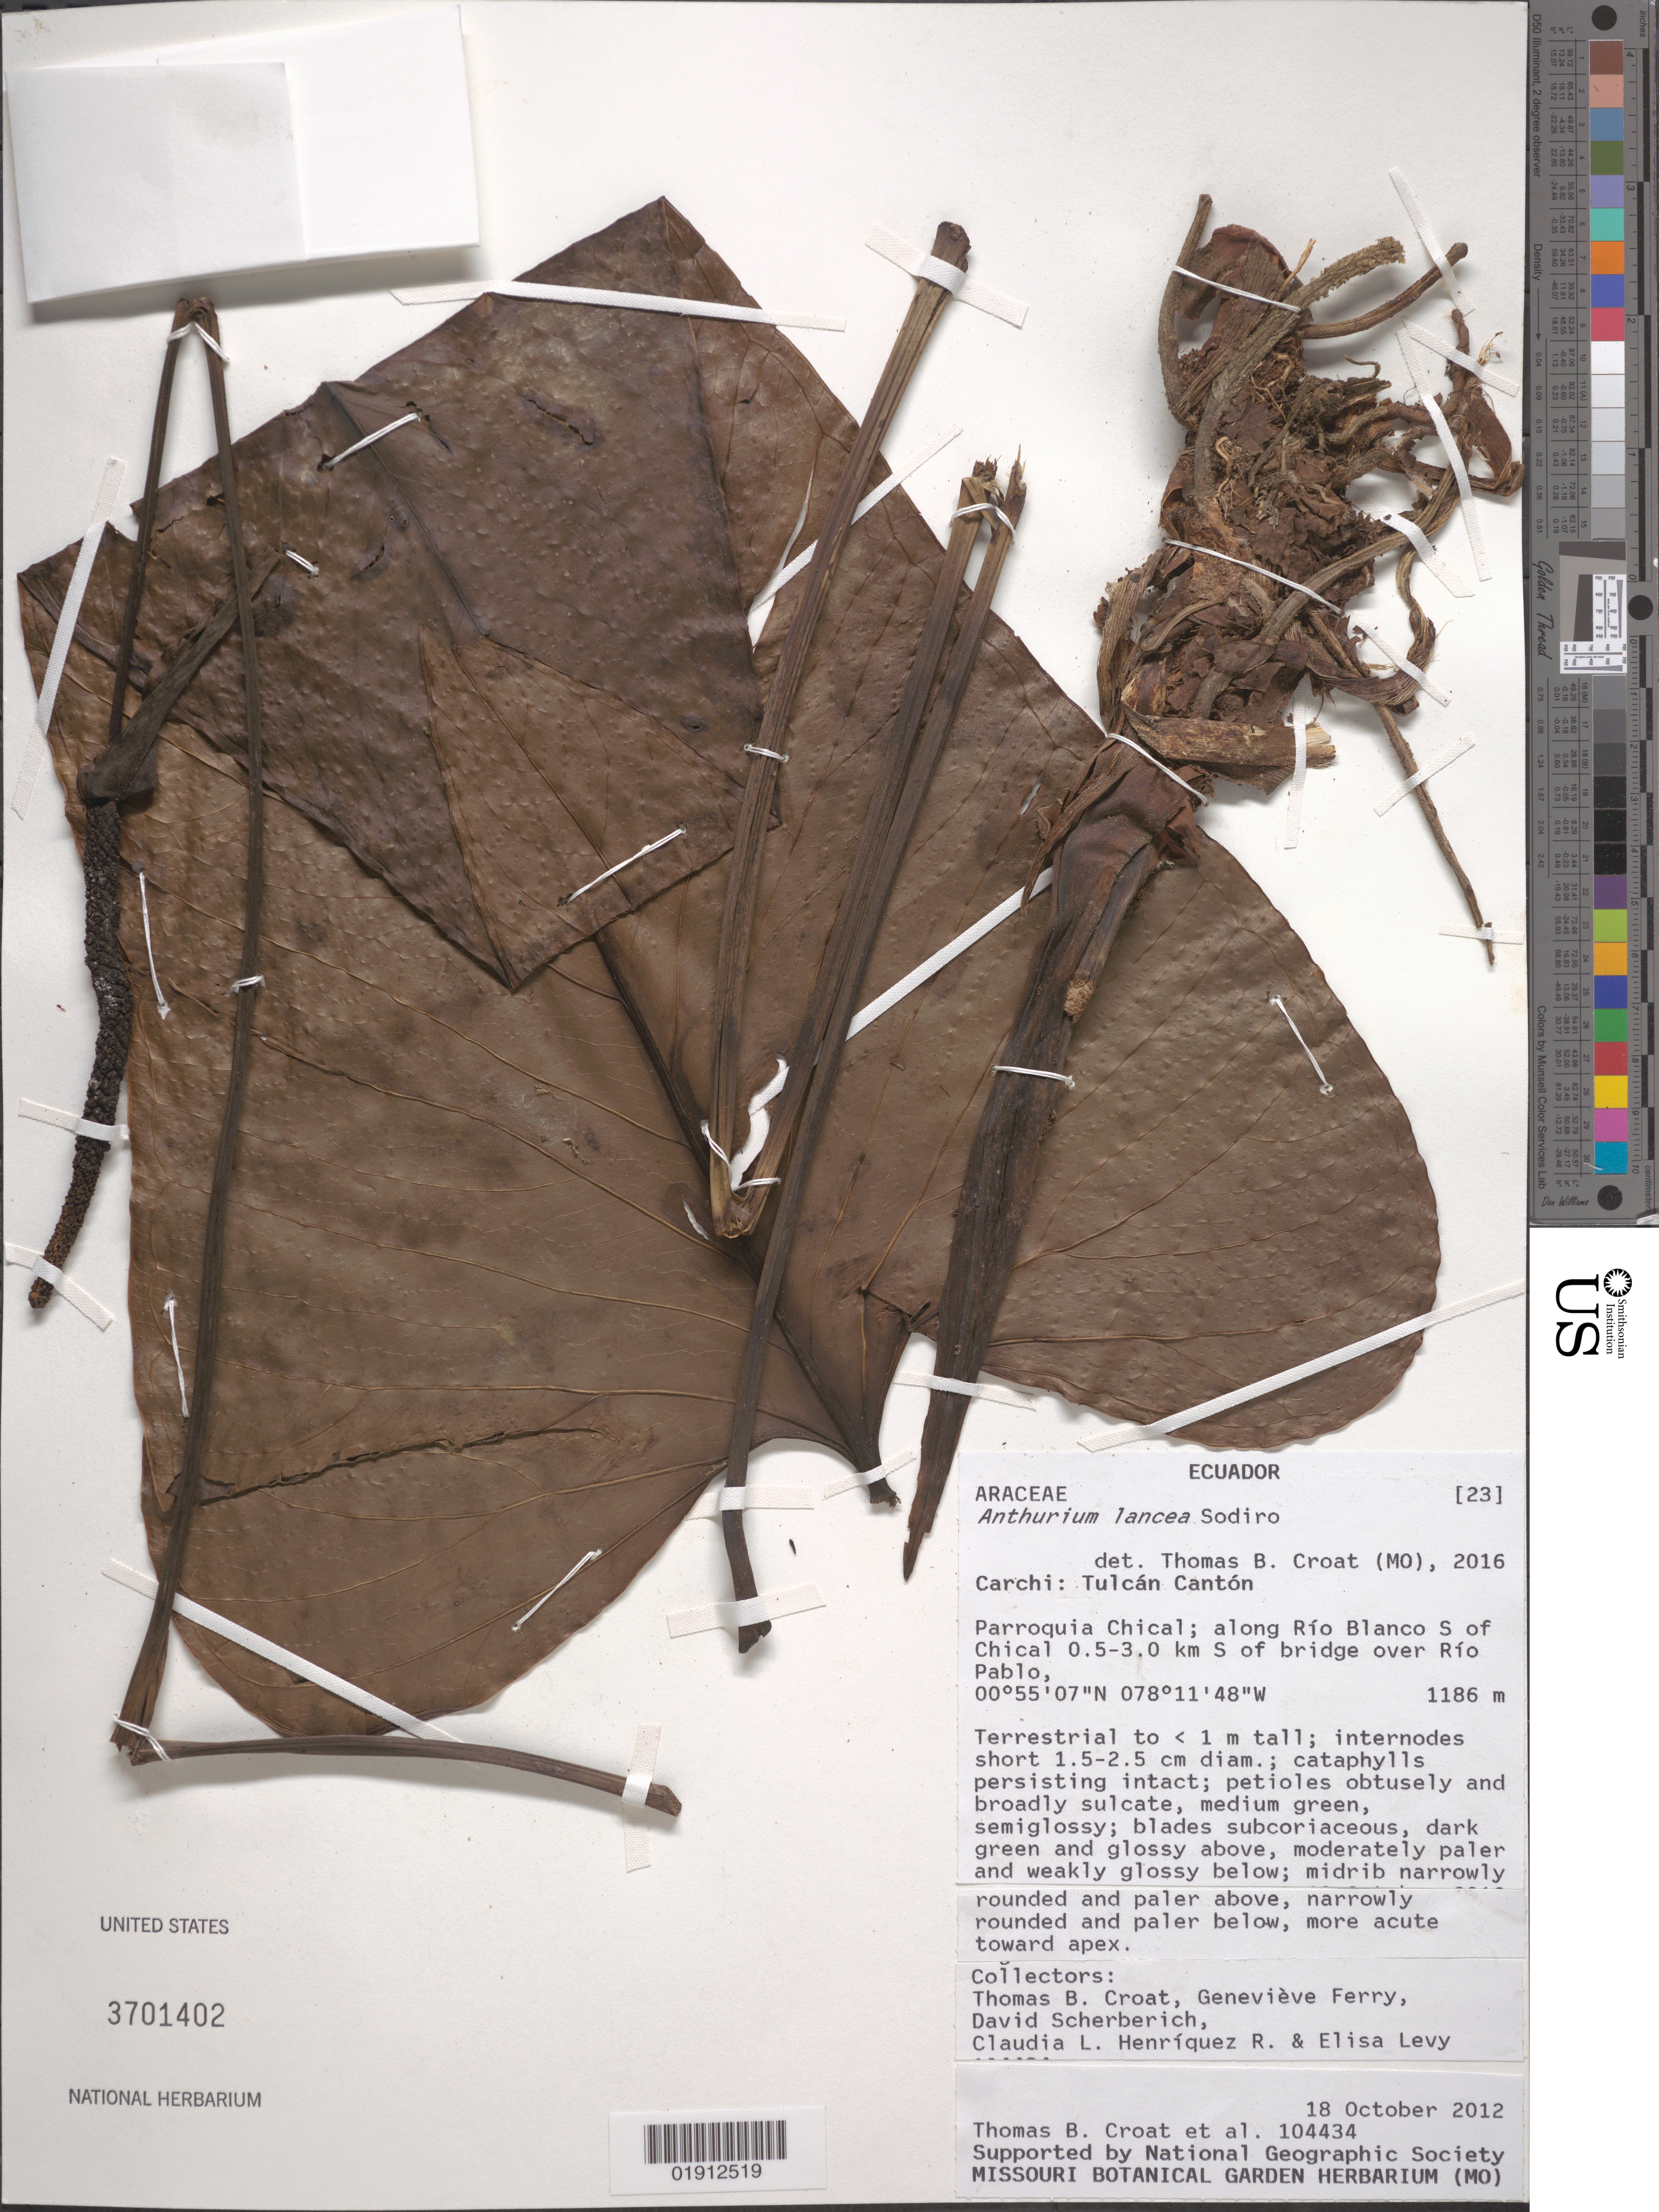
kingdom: Plantae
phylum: Tracheophyta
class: Liliopsida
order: Alismatales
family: Araceae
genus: Anthurium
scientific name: Anthurium lancea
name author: Sodiro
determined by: Croat, Thomas B., Missouri Botanical Garden (MO)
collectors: T. B. Croat, G. Ferry, D. Scherberich, C. Henriquez R. & E. Levy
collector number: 104434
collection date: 2012-10-18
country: Ecuador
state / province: Carchi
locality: Tulcan Canton, Parroquia Chical; along Rio Blanco S of Chical 0.5-3.0 km S of bridge over Rio Pablo.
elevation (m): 1186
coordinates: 0 55 7 N, 78 11 48 W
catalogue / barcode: US 3701402